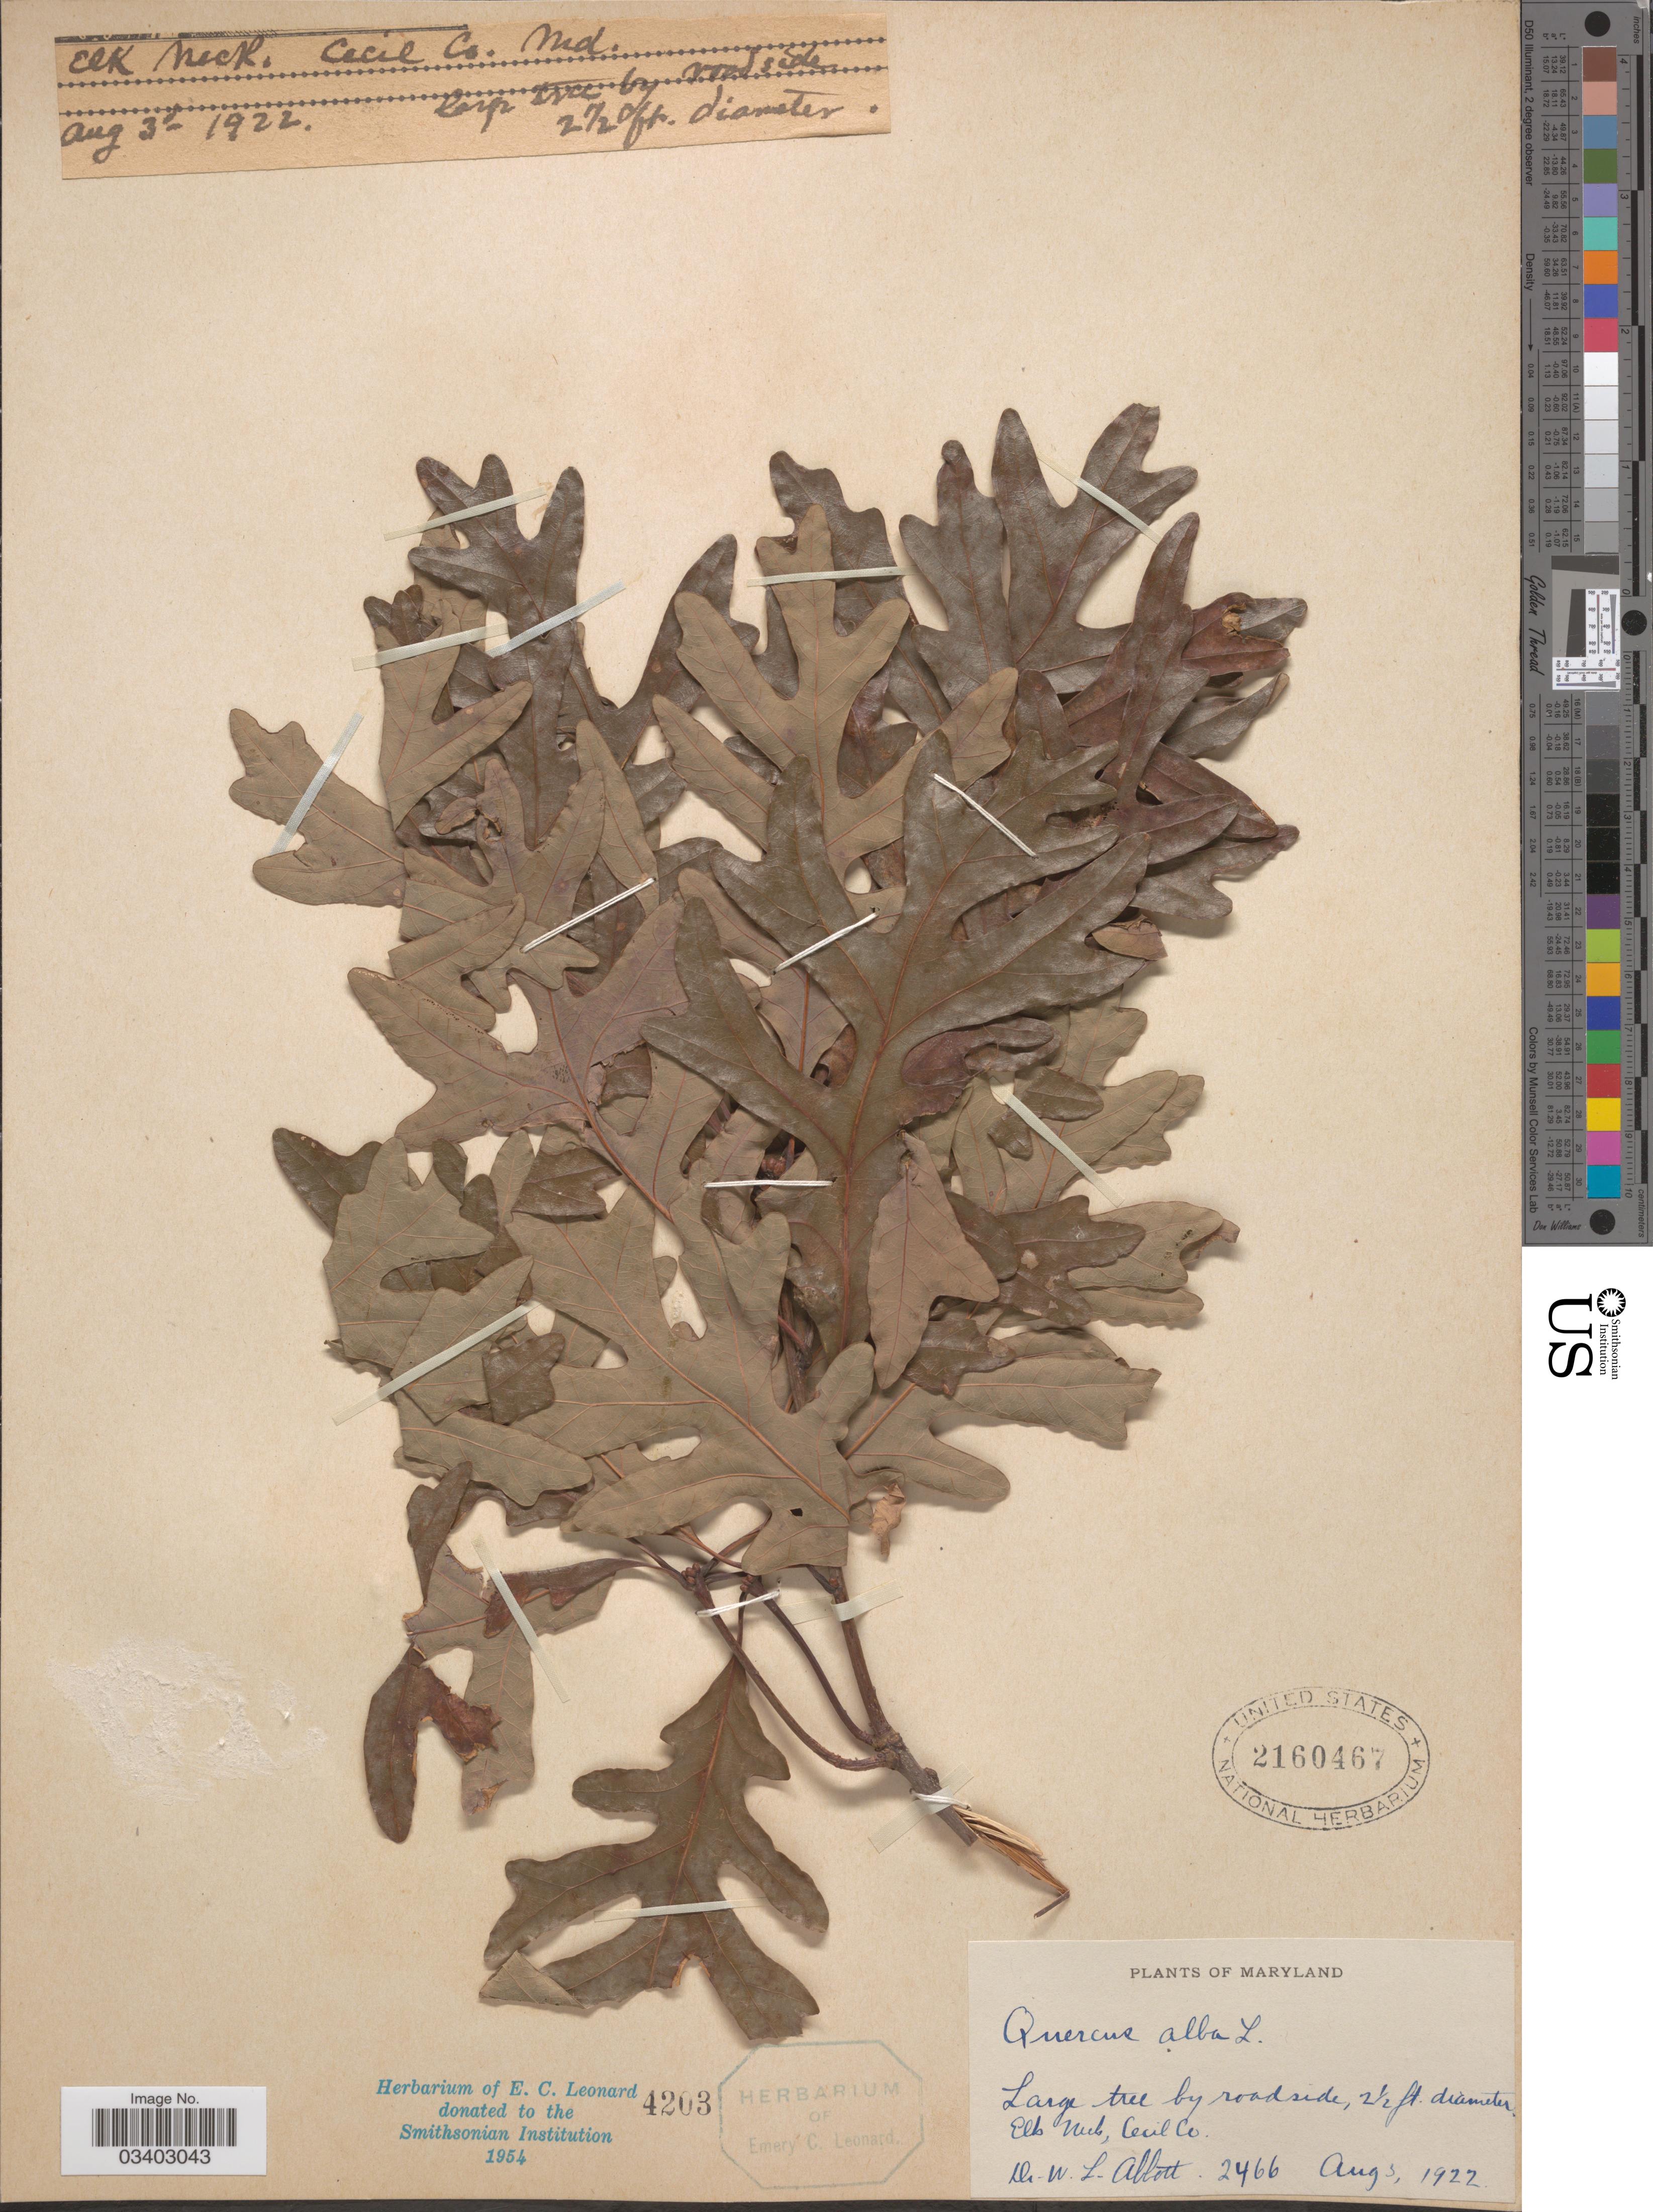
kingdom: Plantae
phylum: Tracheophyta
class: Magnoliopsida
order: Fagales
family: Fagaceae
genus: Quercus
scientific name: Quercus alba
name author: L.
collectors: W. L. Abbott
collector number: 2466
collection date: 1922-08-03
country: United States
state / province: Maryland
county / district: Cecil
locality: Large tree by roadside, Elk Neck, Cecil Co. Elk Neck.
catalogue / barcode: US 2160467